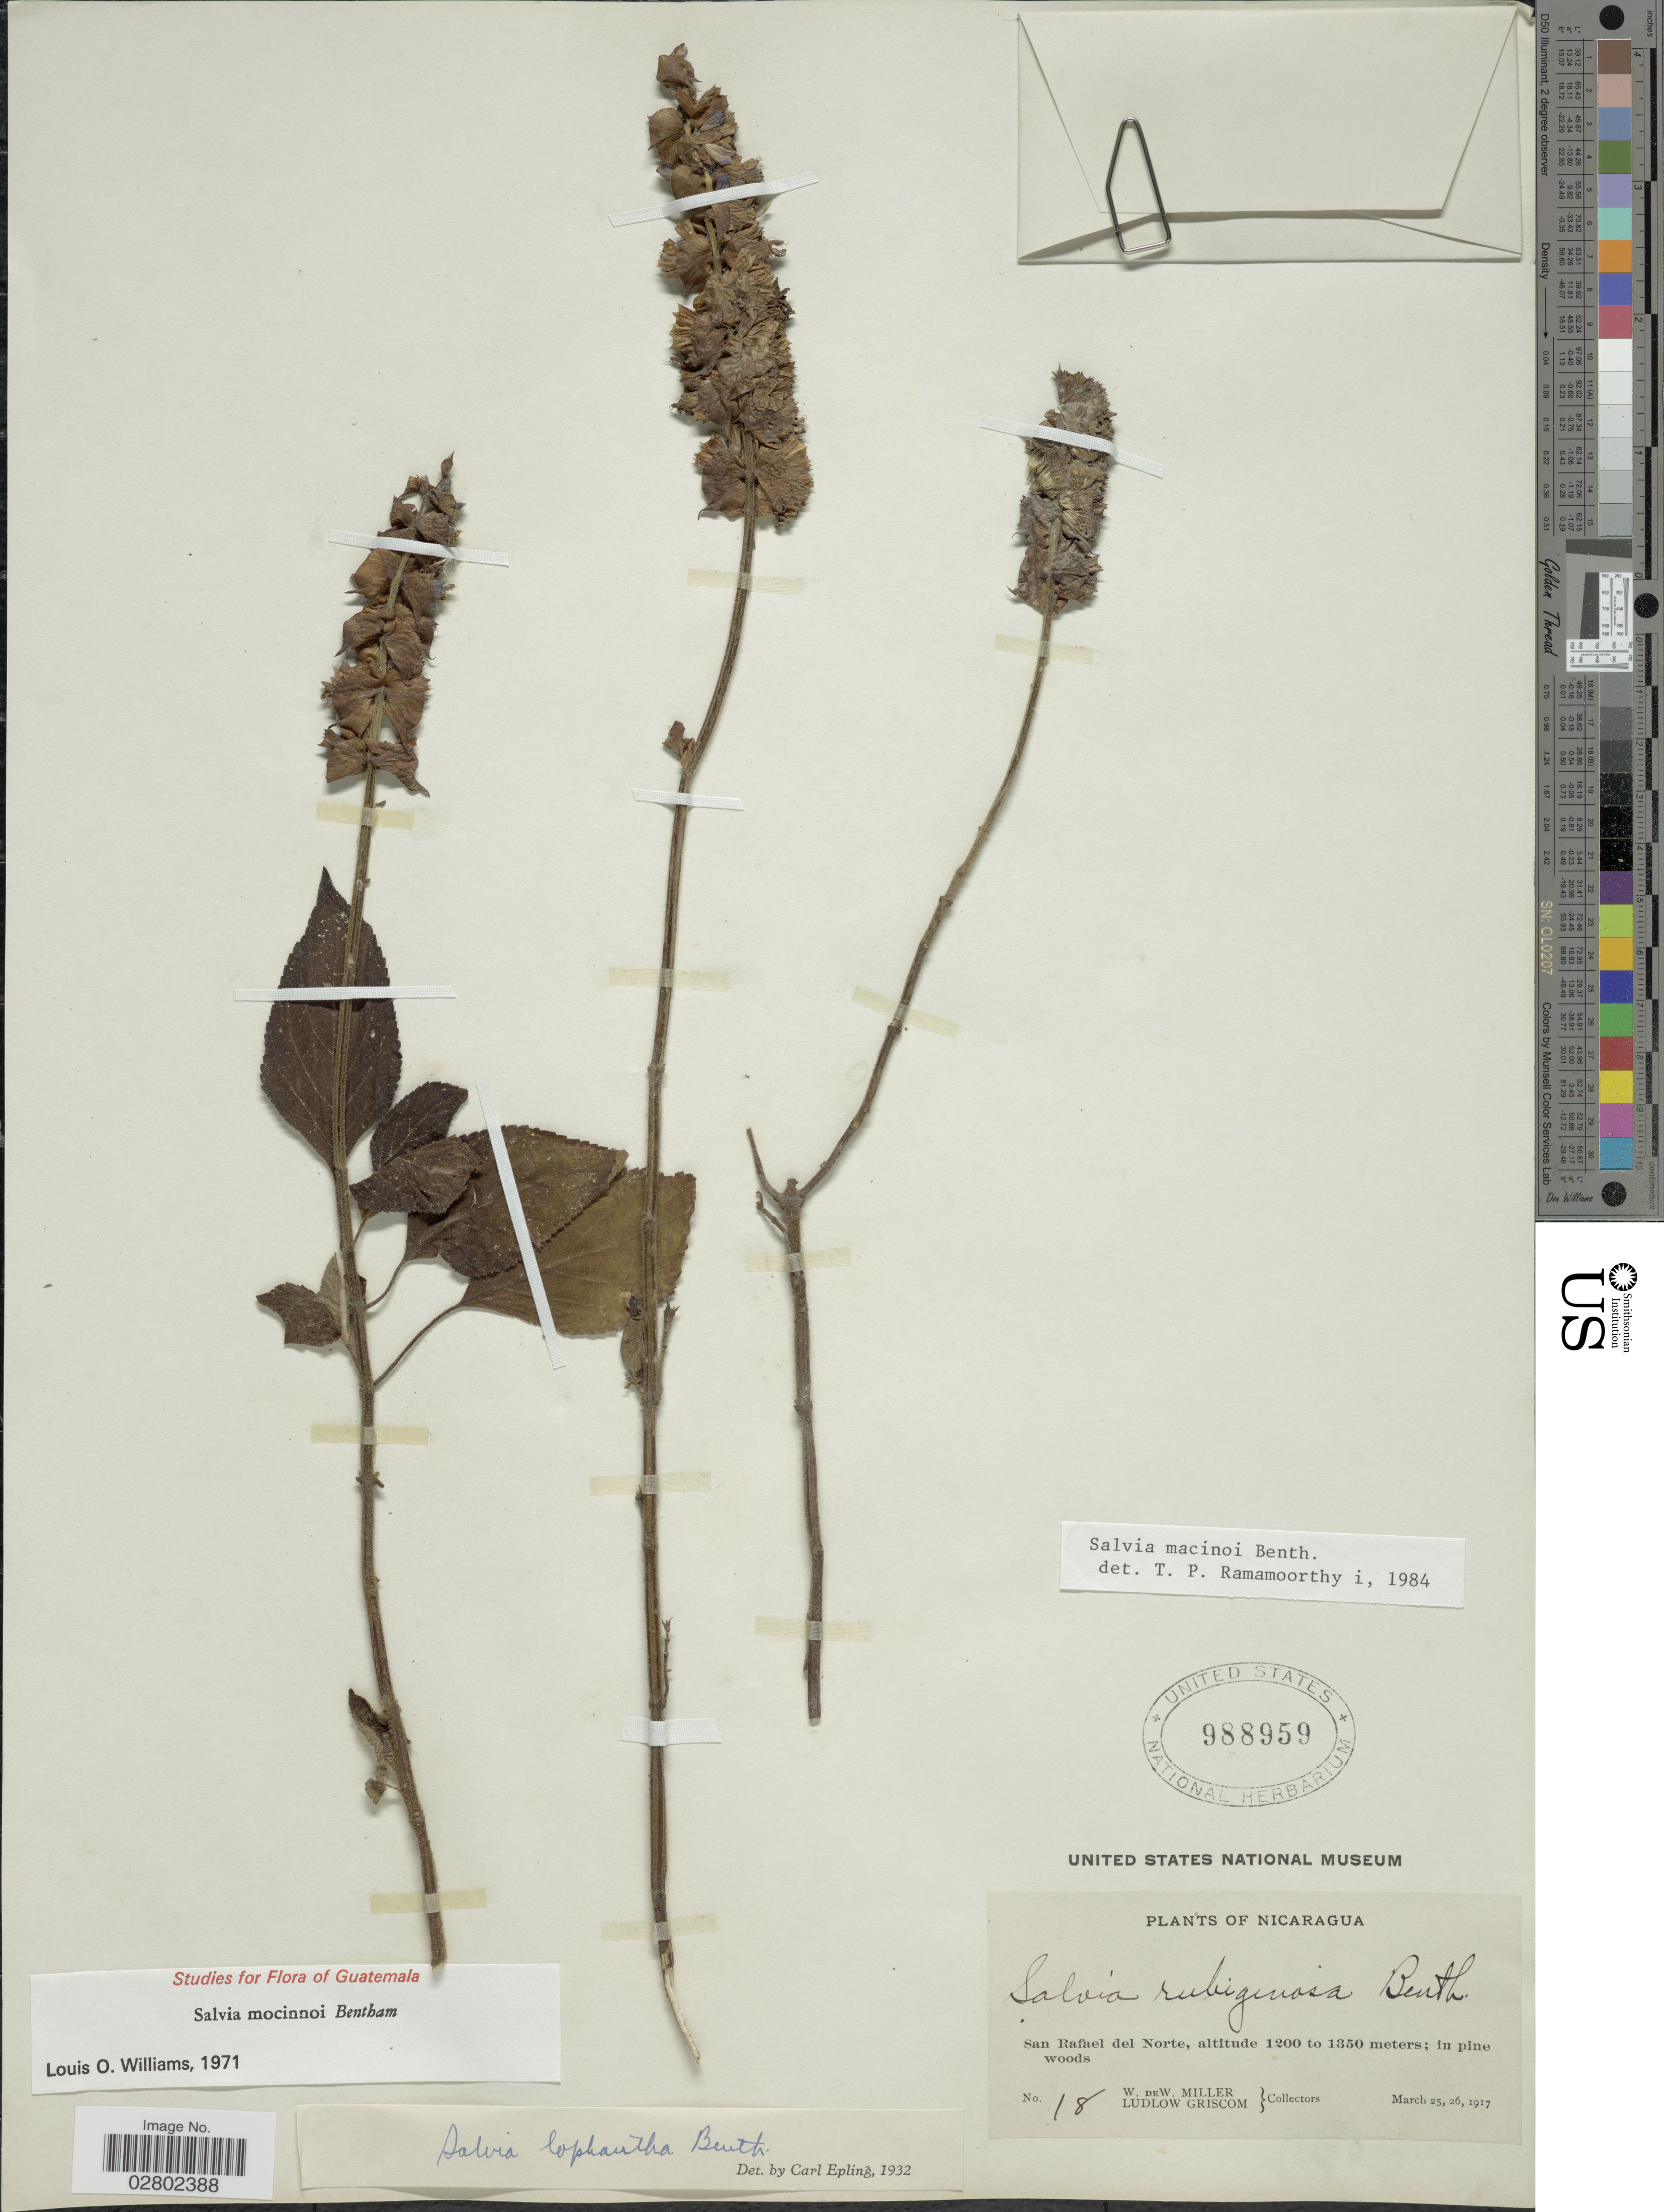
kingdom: Plantae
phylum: Tracheophyta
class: Magnoliopsida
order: Lamiales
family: Lamiaceae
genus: Salvia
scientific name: Salvia mocinoi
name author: Benth.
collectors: W. Miller & L. Griscom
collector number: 18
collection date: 1917-03-25/1917-03-26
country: Nicaragua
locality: San Rafael del Norte.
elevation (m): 1200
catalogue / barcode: US 988959